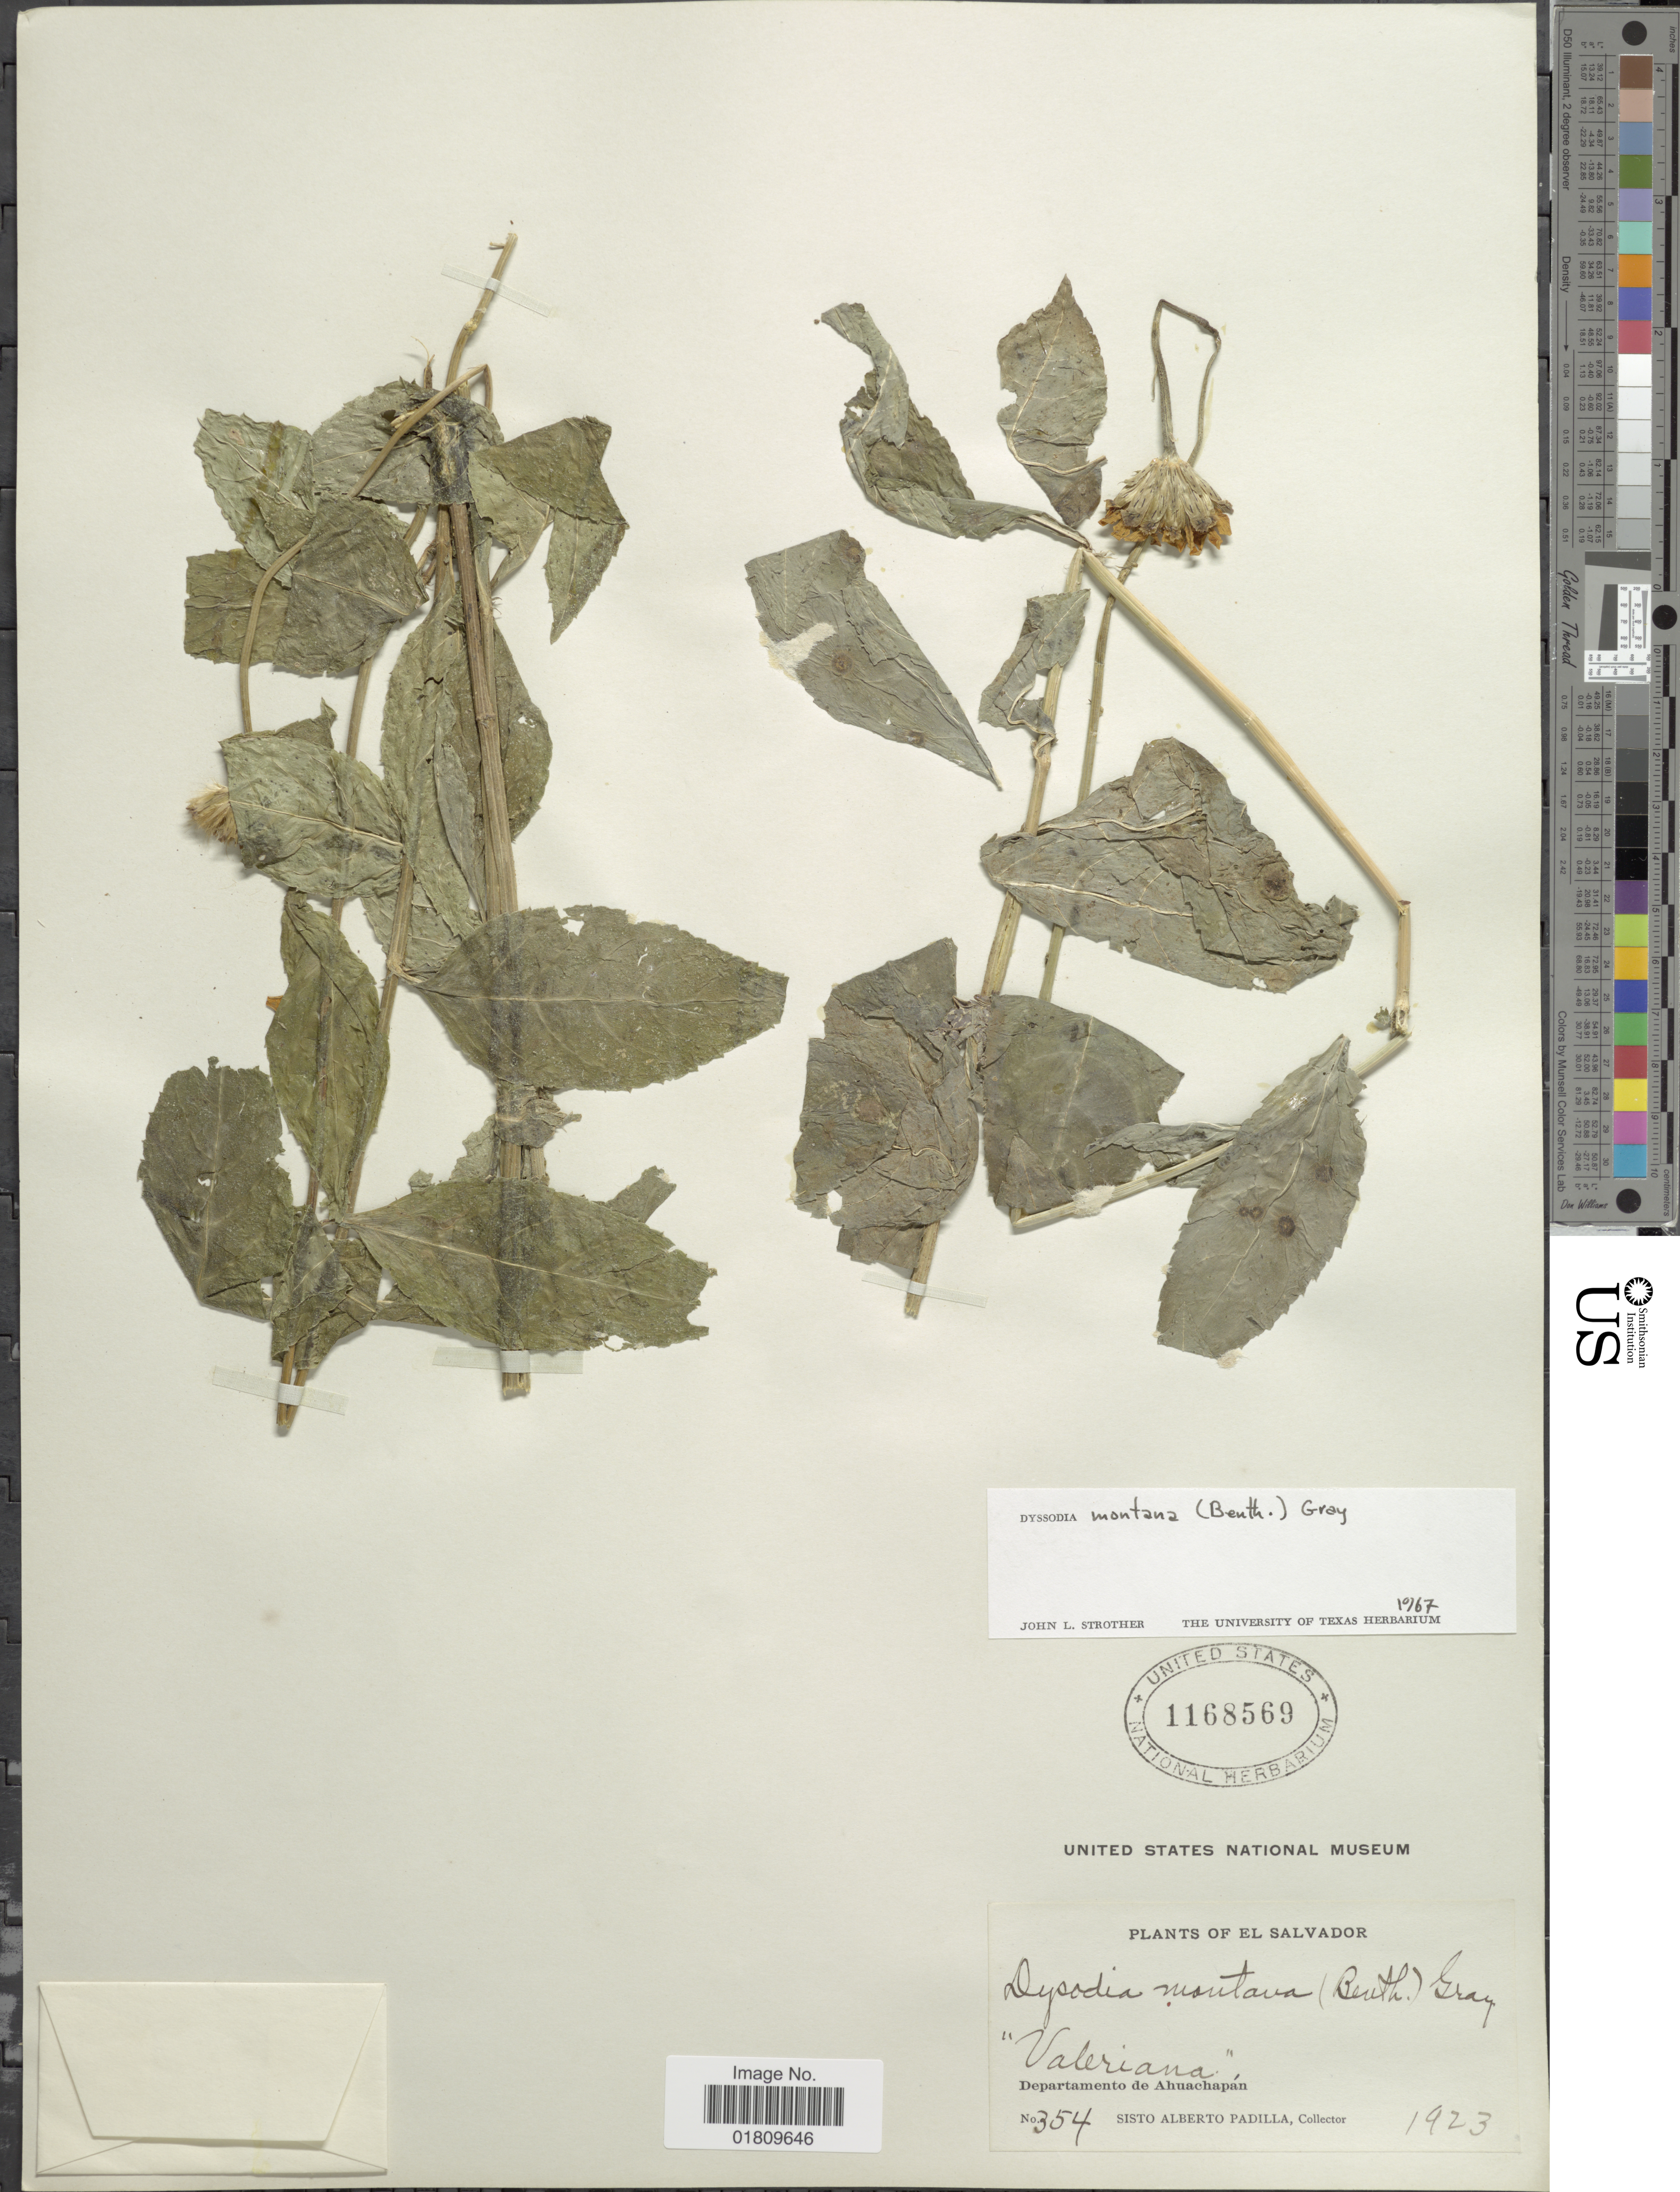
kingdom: Plantae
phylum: Tracheophyta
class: Magnoliopsida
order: Asterales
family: Asteraceae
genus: Dyssodia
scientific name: Dyssodia montana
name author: (Benth.) A. Gray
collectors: S. A. Padilla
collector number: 354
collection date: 1923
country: El Salvador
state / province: Ahuachapan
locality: Valeriana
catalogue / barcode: US 1168569